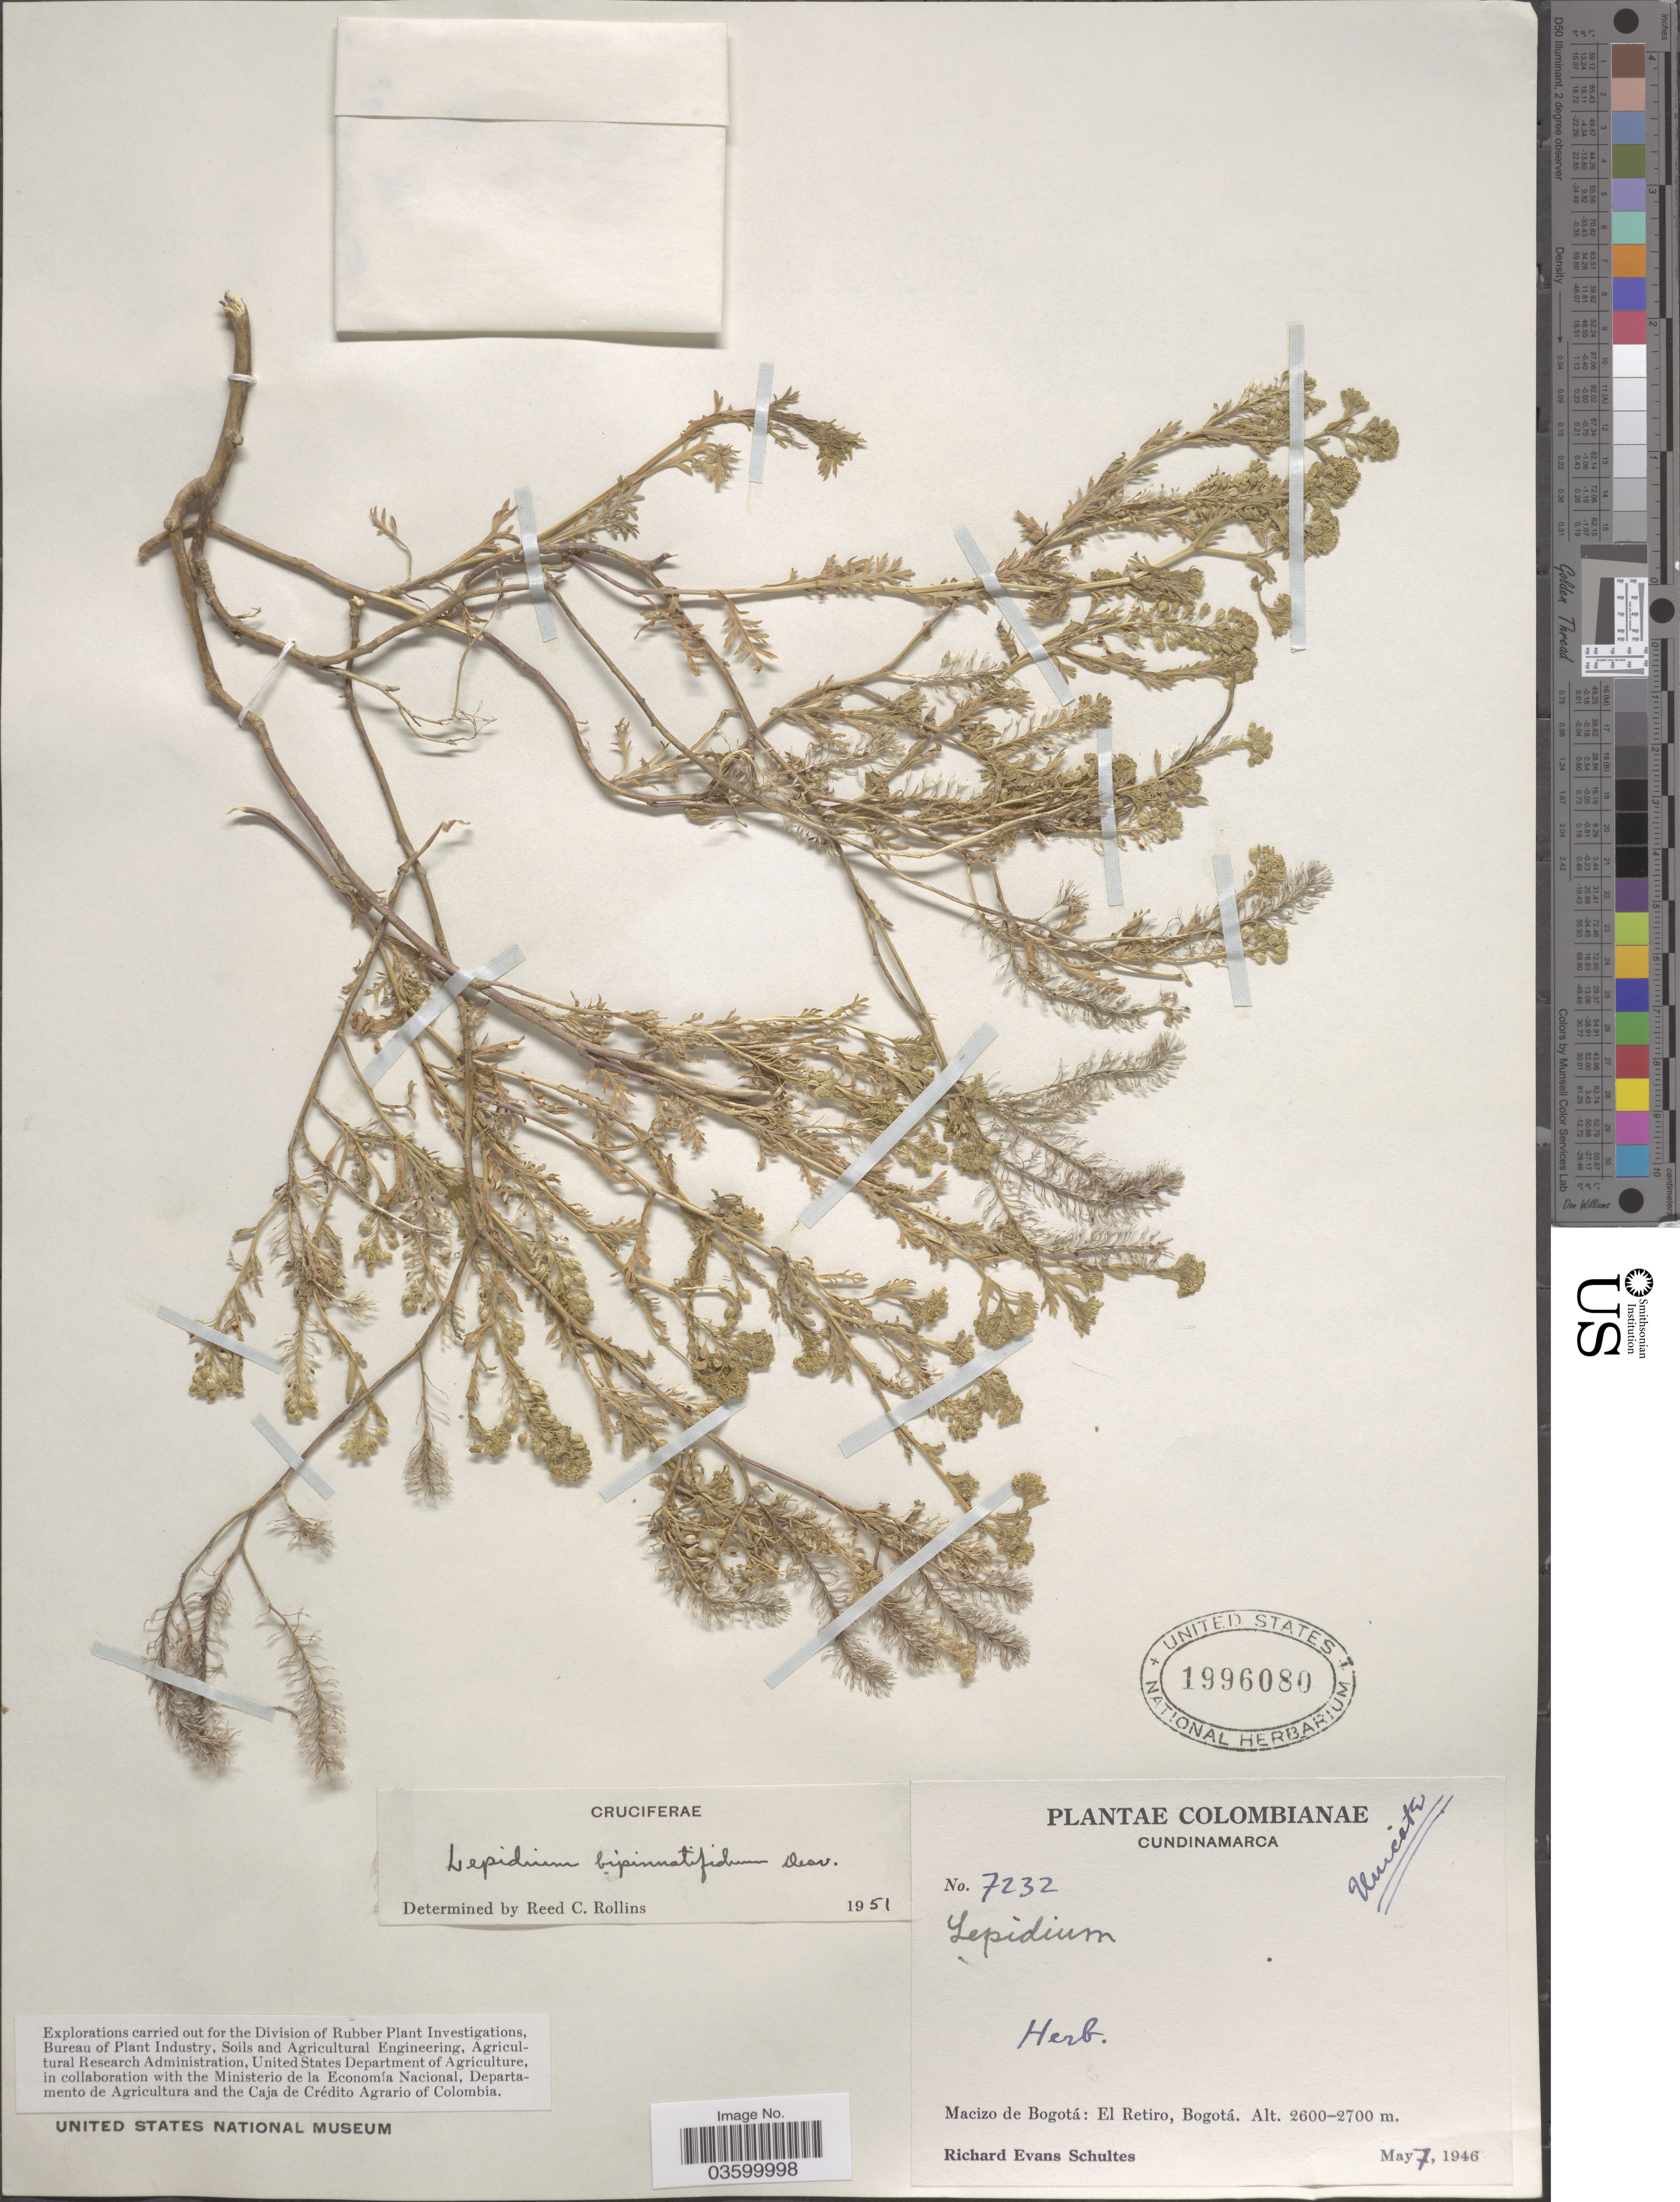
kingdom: Plantae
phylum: Tracheophyta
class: Magnoliopsida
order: Brassicales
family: Brassicaceae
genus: Lepidium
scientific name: Lepidium bipinnatifidum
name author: Desv.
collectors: R. E. Schultes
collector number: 7232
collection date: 1946-05-07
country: Colombia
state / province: Cundinamarca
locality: Macizo de Bogotá: El Retiro, Bogotá.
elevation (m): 2600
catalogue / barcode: US 1996080